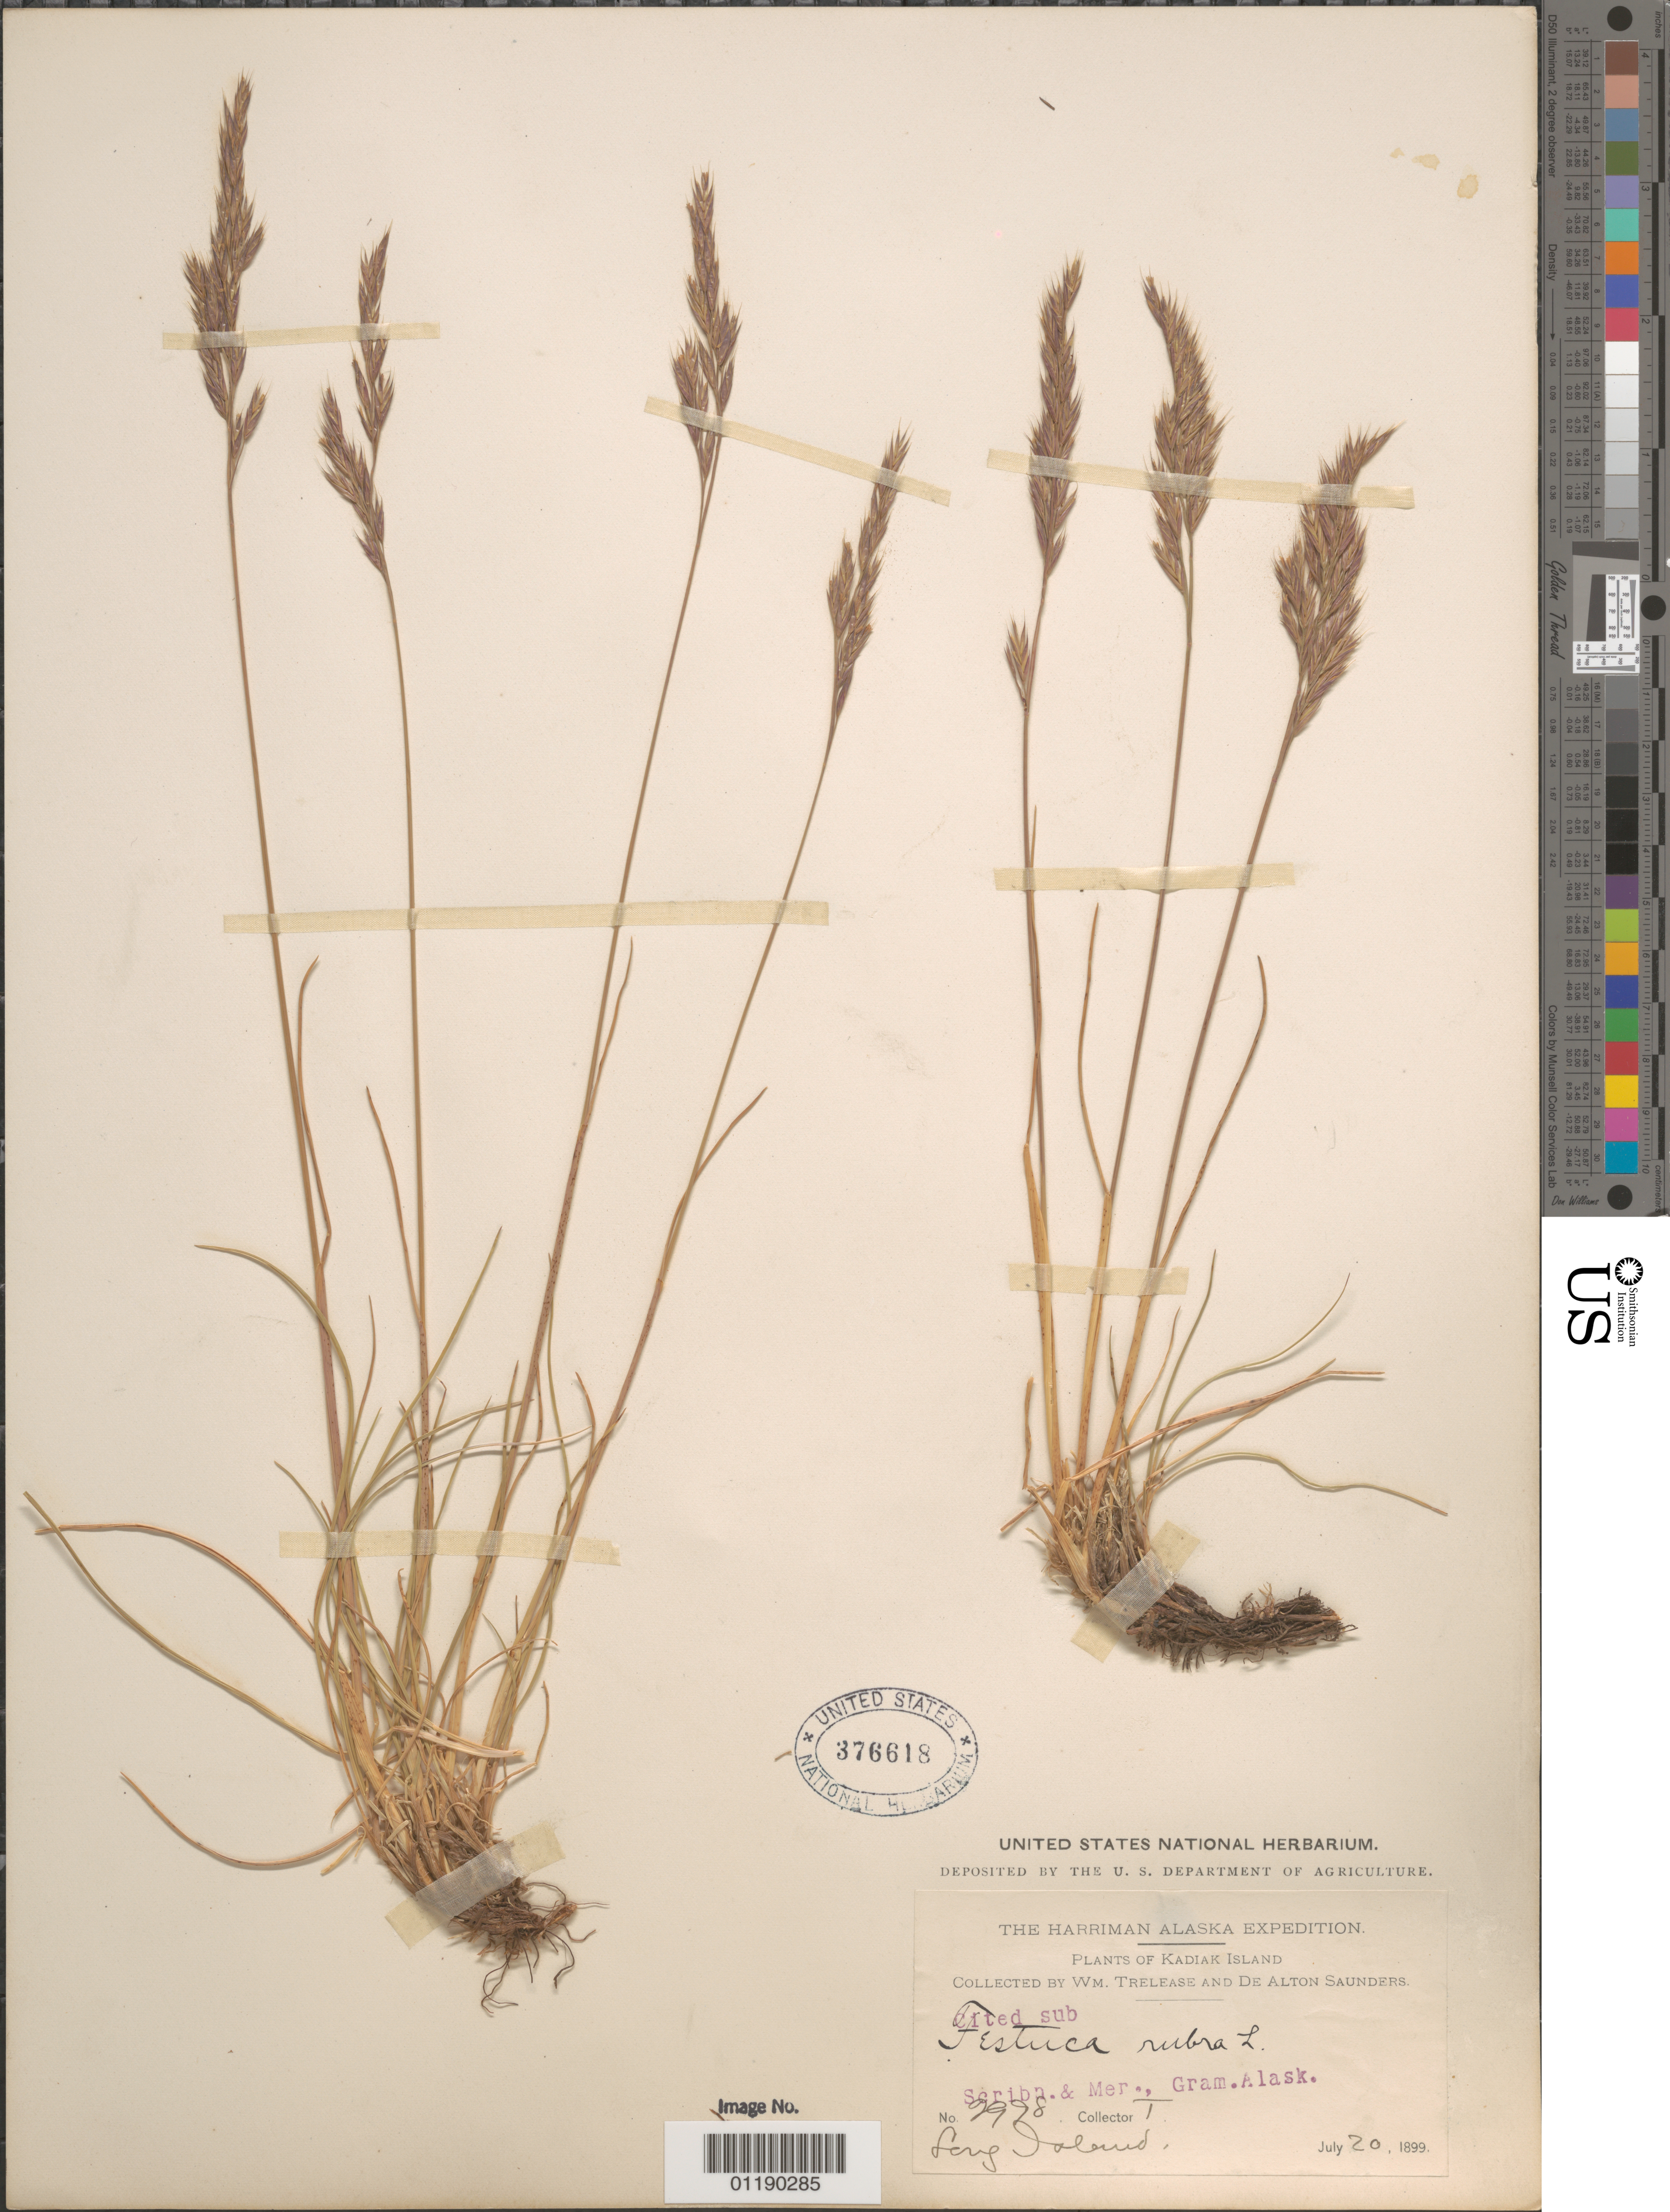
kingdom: Plantae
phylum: Tracheophyta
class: Liliopsida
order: Poales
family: Poaceae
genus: Festuca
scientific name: Festuca rubra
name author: L.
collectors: W. Trelease & D. Saunders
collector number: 2998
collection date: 1899-07-20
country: United States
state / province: Alaska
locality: Long Island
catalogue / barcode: US 376618